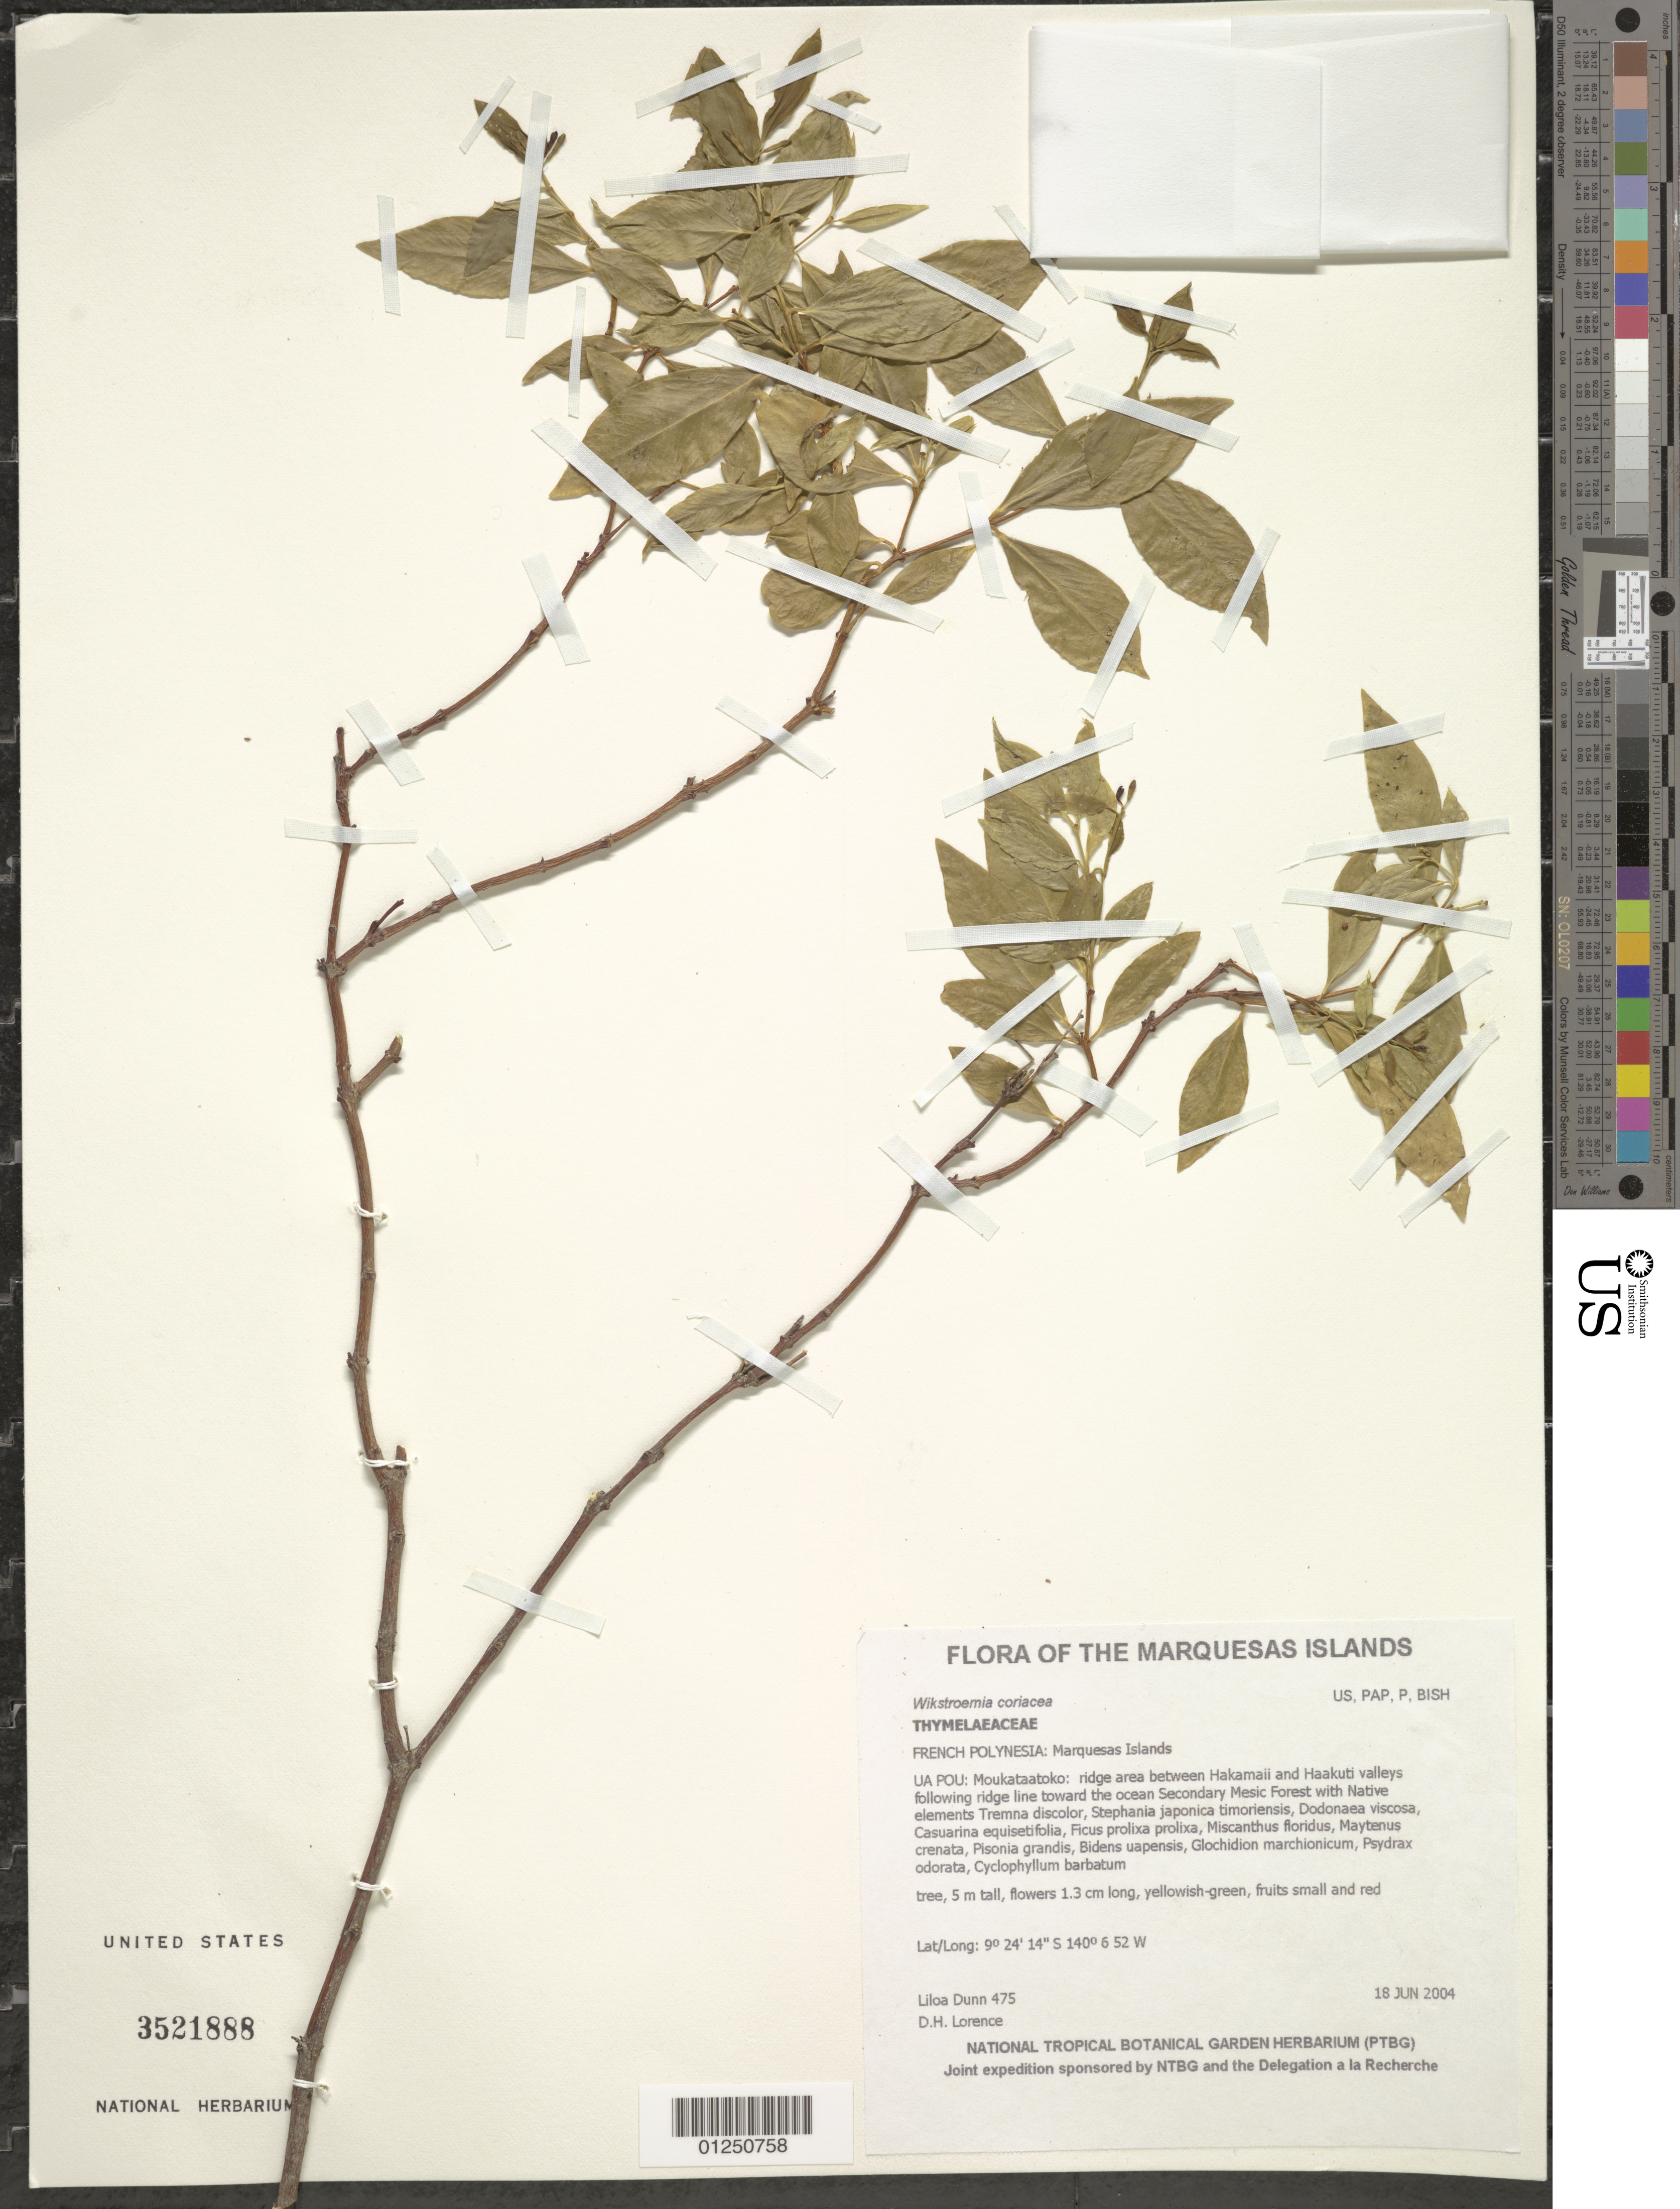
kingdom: Plantae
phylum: Tracheophyta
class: Magnoliopsida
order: Malvales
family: Thymelaeaceae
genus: Wikstroemia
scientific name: Wikstroemia coriacea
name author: Seem.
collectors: L. Dunn & D. Lorence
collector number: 475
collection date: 2004-06-18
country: French Polynesia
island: Ua Pou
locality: Moukataatoko: ridge area between Hakamaii and Haakuti valleys following ridge line toward the ocean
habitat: Secondary mesic forest with native elements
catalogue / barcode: US 3521888